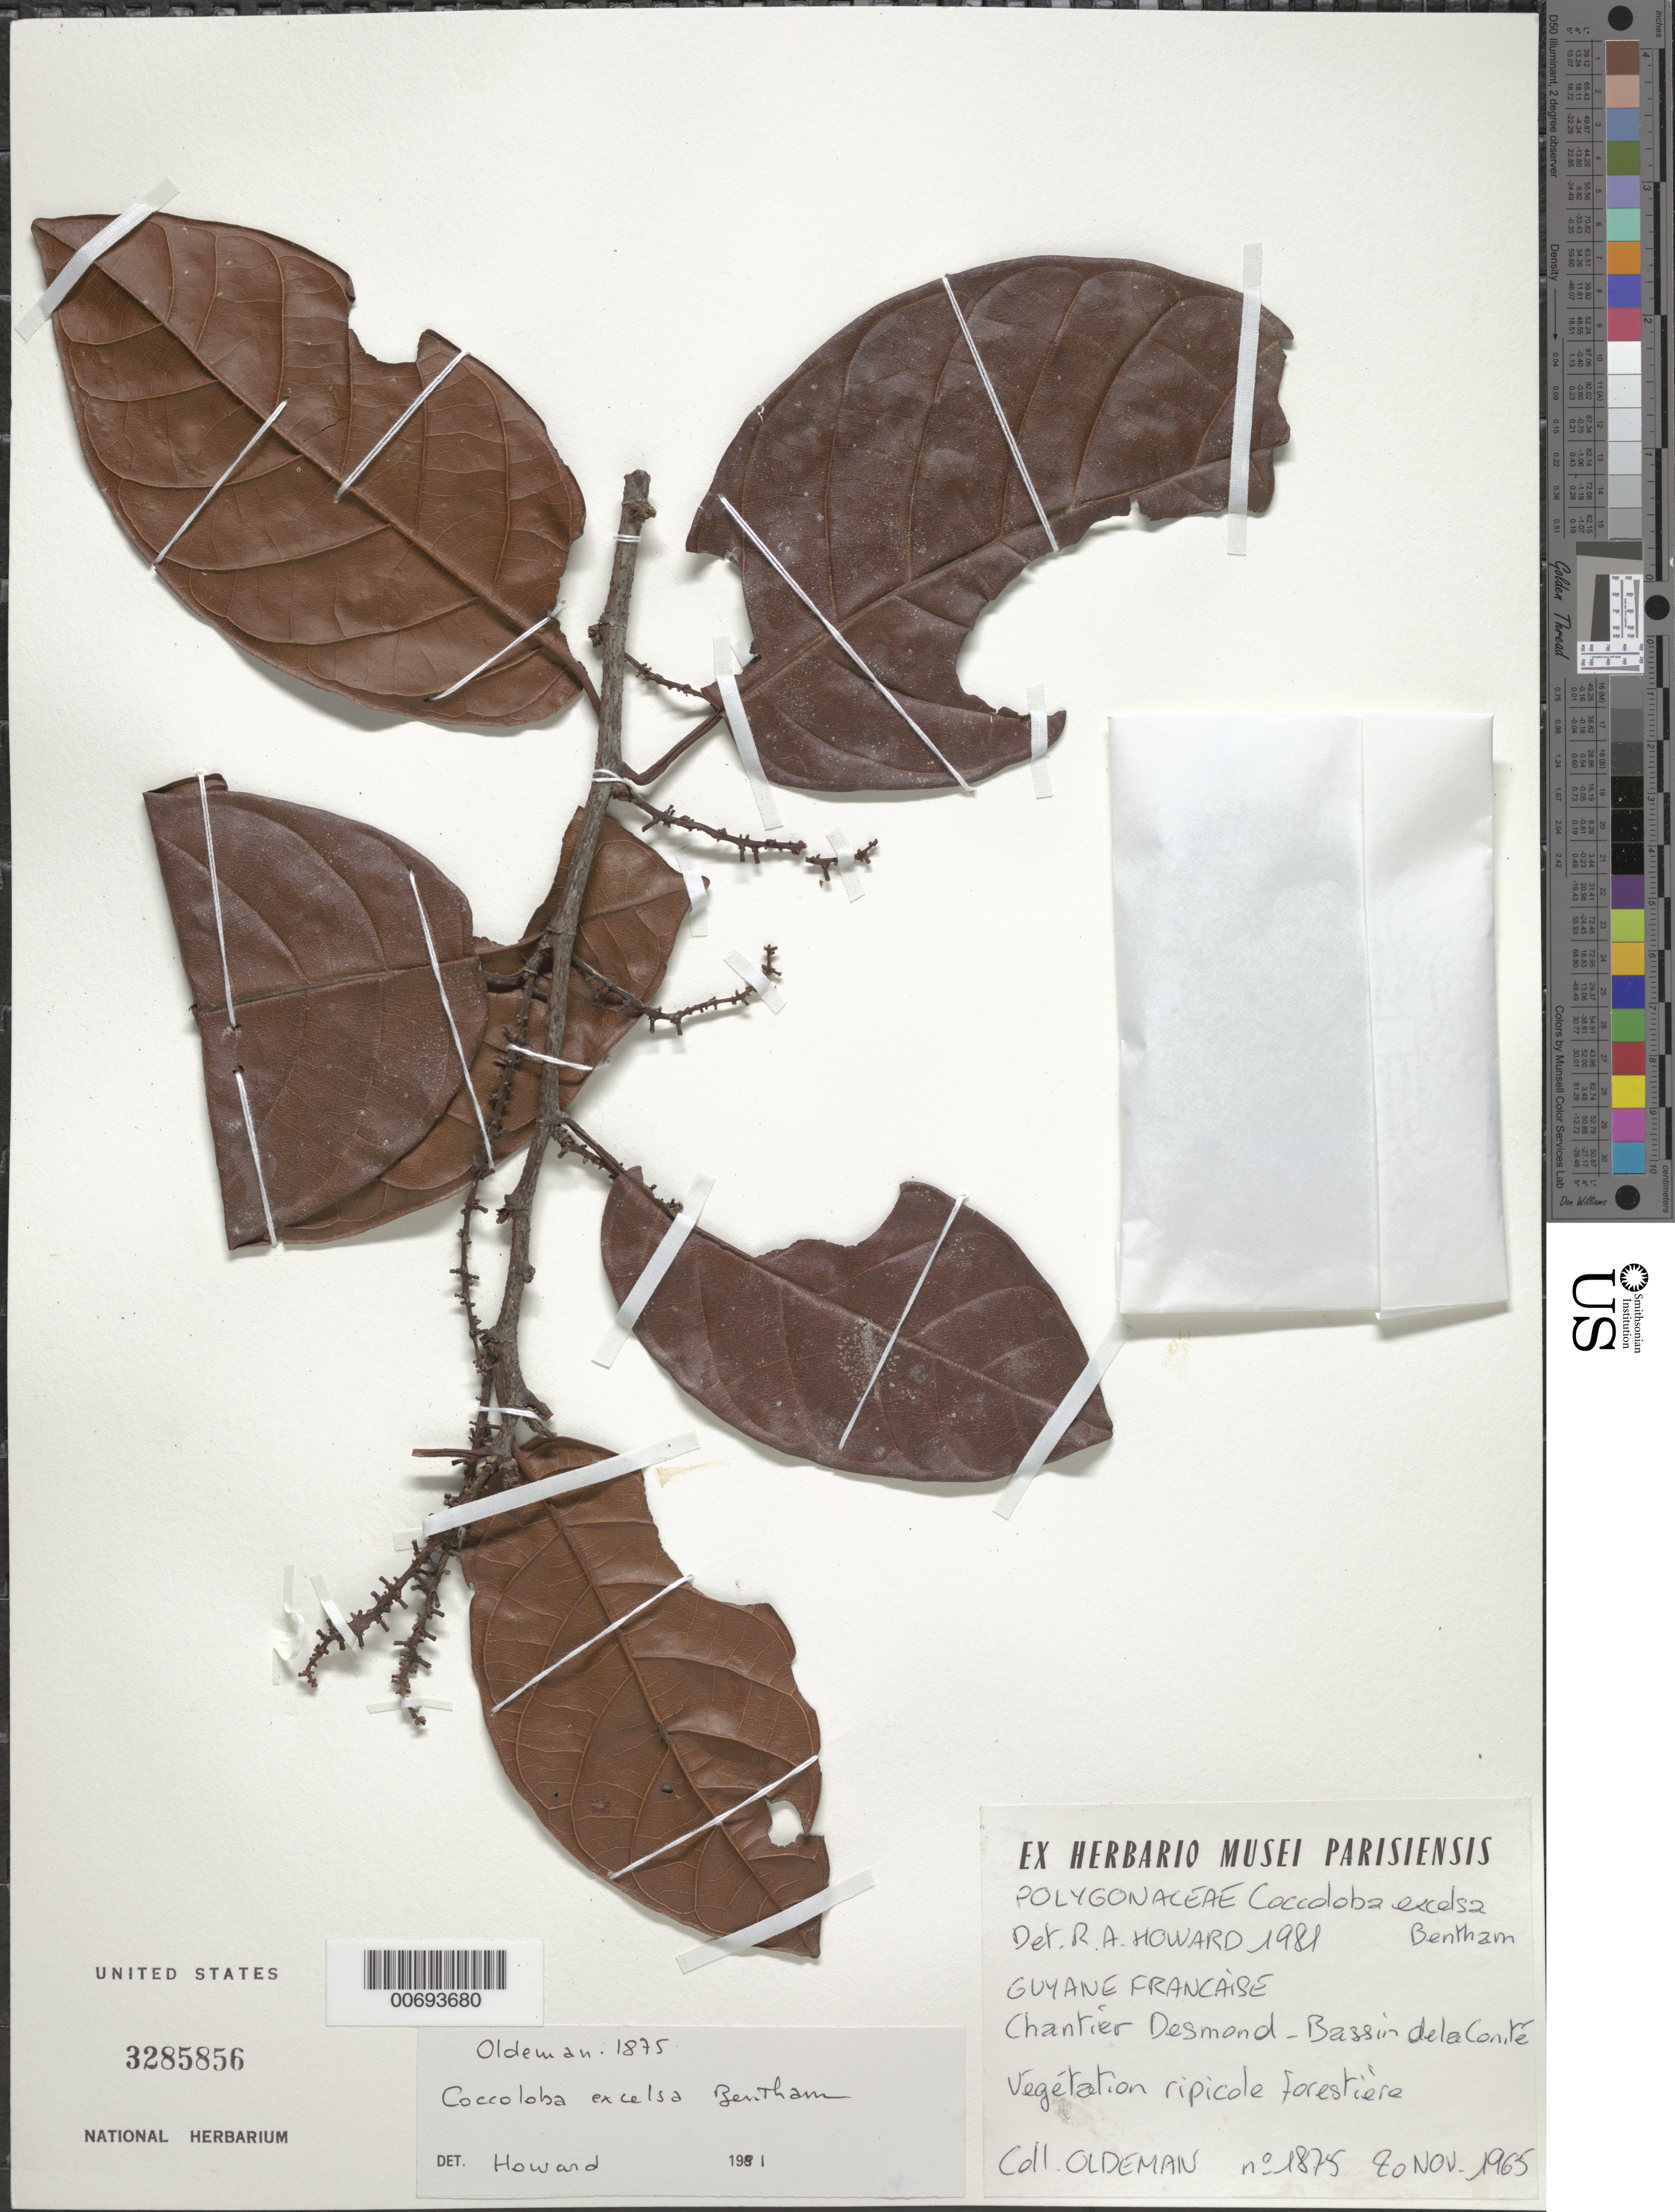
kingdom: Plantae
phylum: Tracheophyta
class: Magnoliopsida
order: Caryophyllales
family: Polygonaceae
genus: Coccoloba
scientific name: Coccoloba excelsa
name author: Benth.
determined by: Howard, R. A.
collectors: R. Oldeman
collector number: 1875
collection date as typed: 20-Nov-65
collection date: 1965-11-20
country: French Guiana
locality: Chantier Desmond, Bassin de la Comté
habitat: Riparian forest vegetation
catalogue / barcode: US 3285856